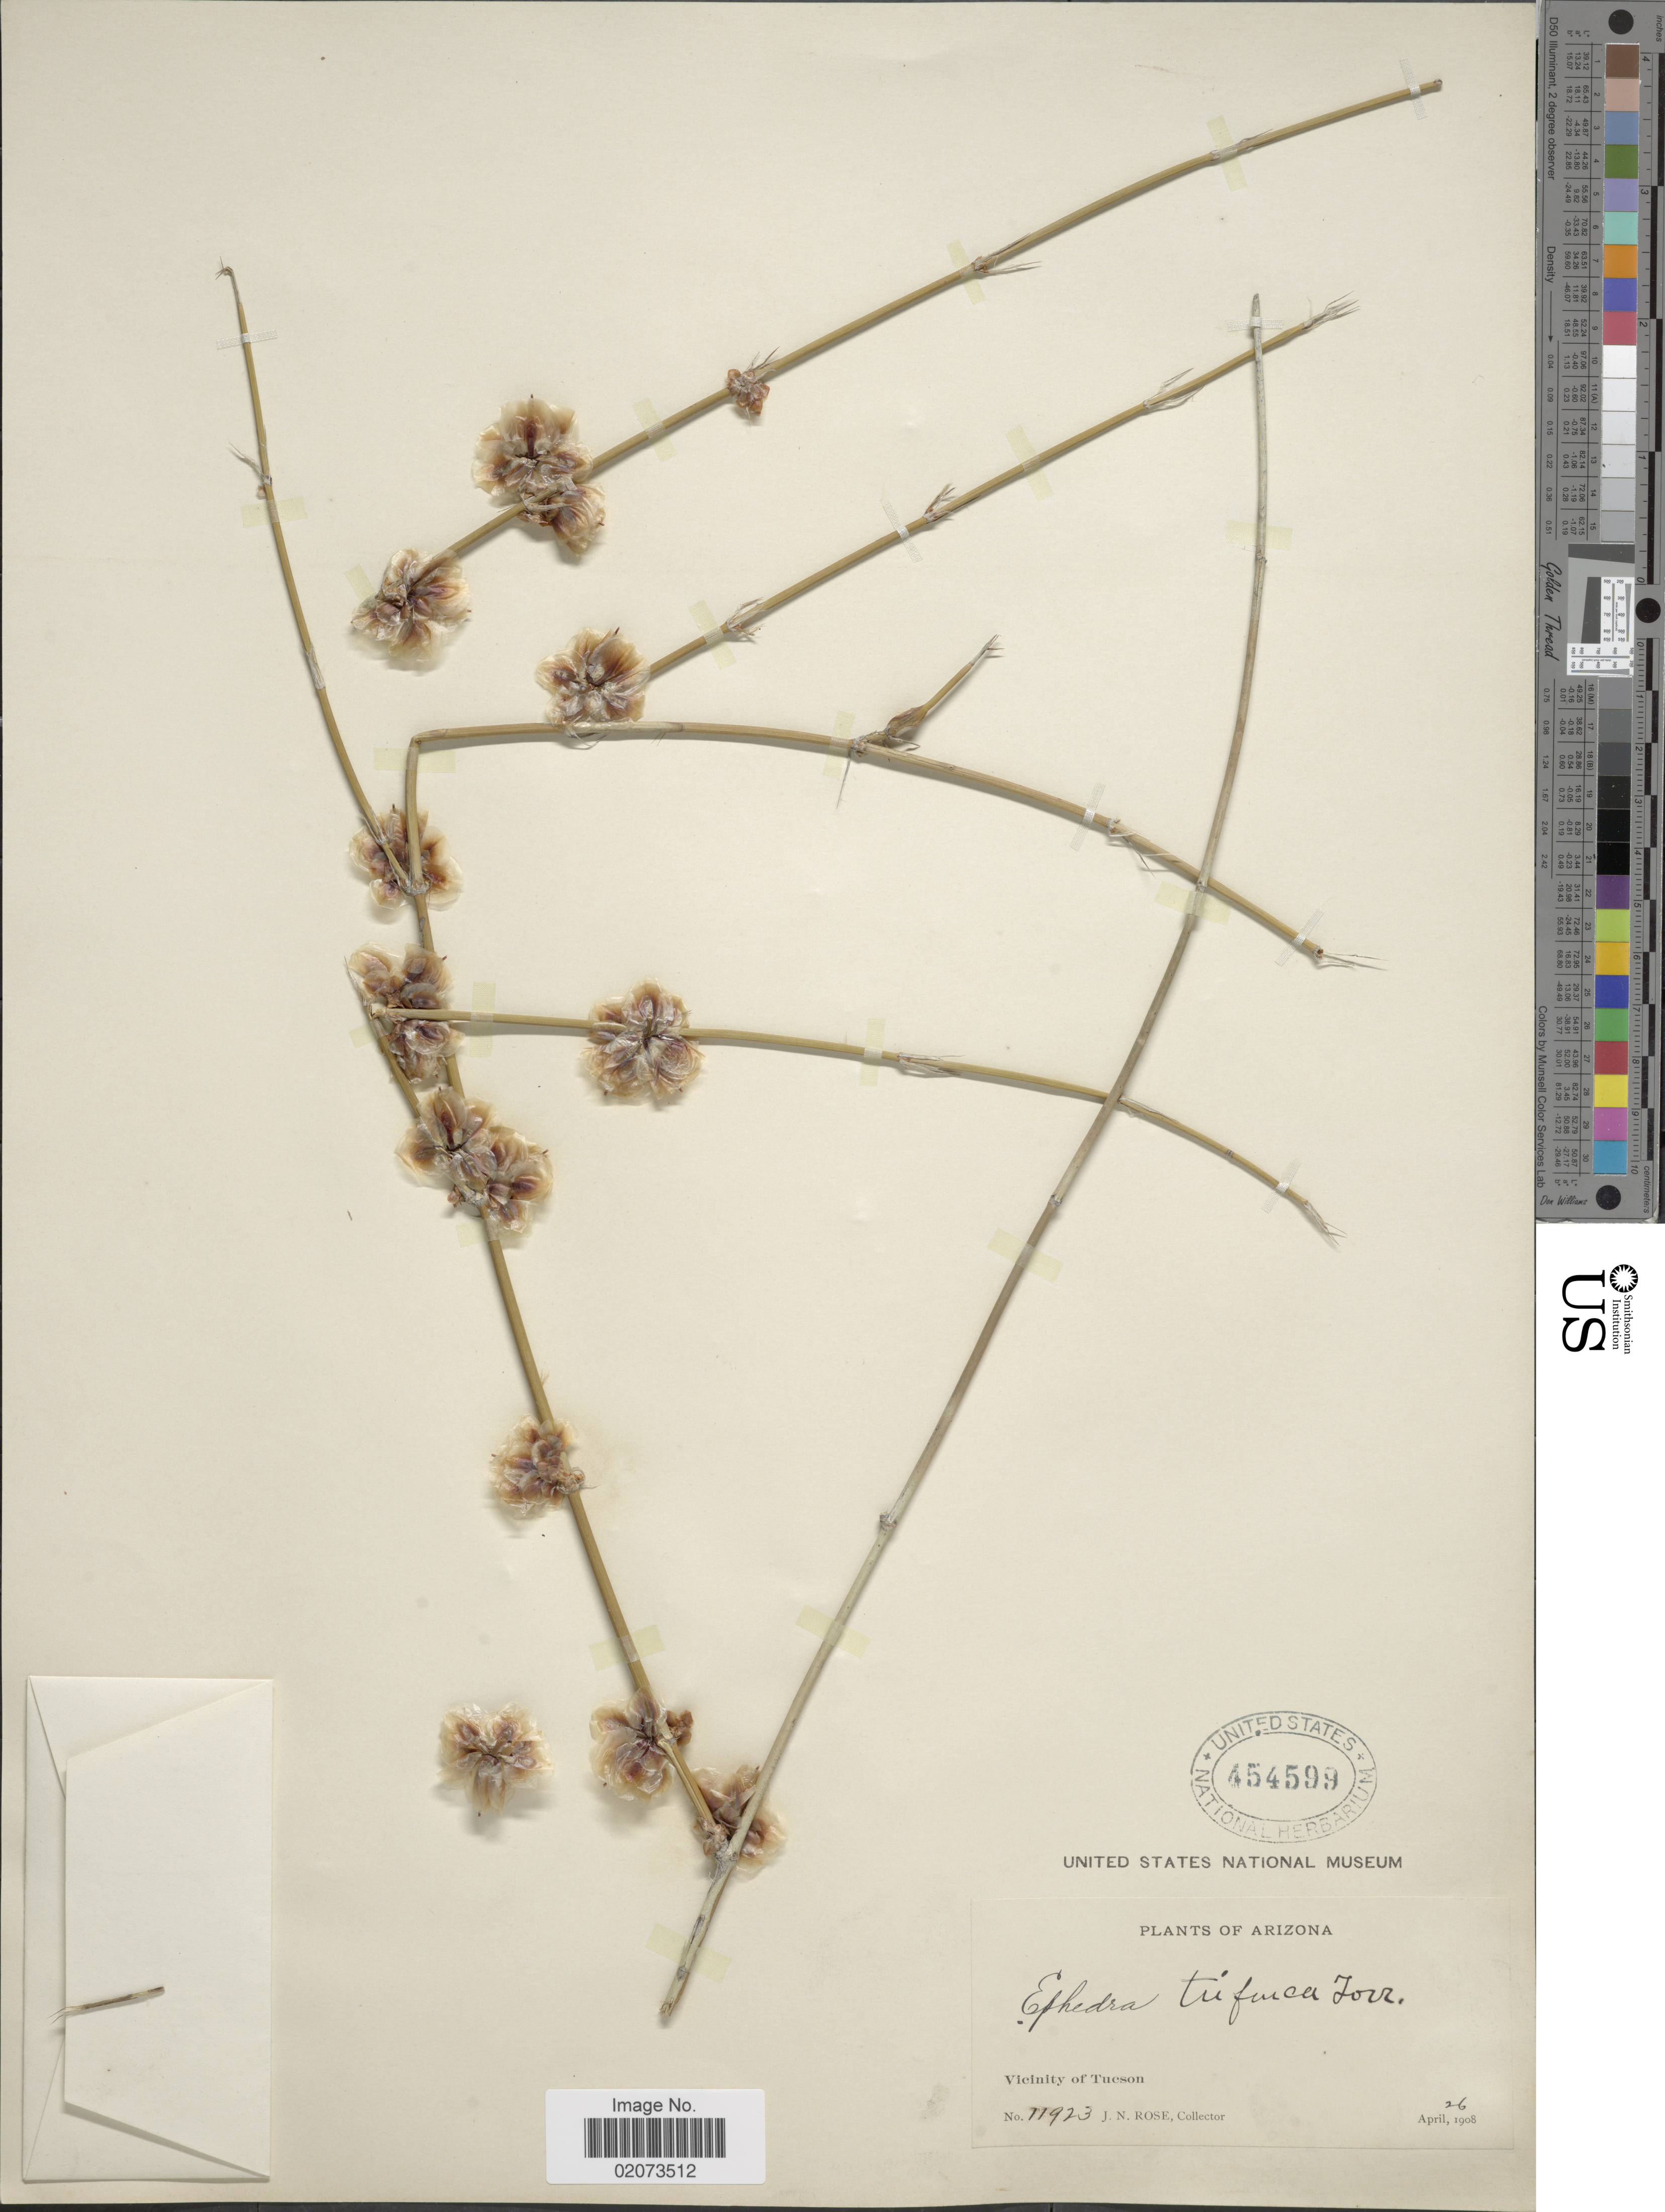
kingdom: Plantae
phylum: Tracheophyta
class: Gnetopsida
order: Ephedrales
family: Ephedraceae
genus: Ephedra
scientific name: Ephedra trifurca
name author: Torr. ex S. Watson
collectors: J. Tourney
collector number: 11923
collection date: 1908-04-26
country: United States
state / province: Arizona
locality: Vicinity of Tucson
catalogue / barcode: US 454599